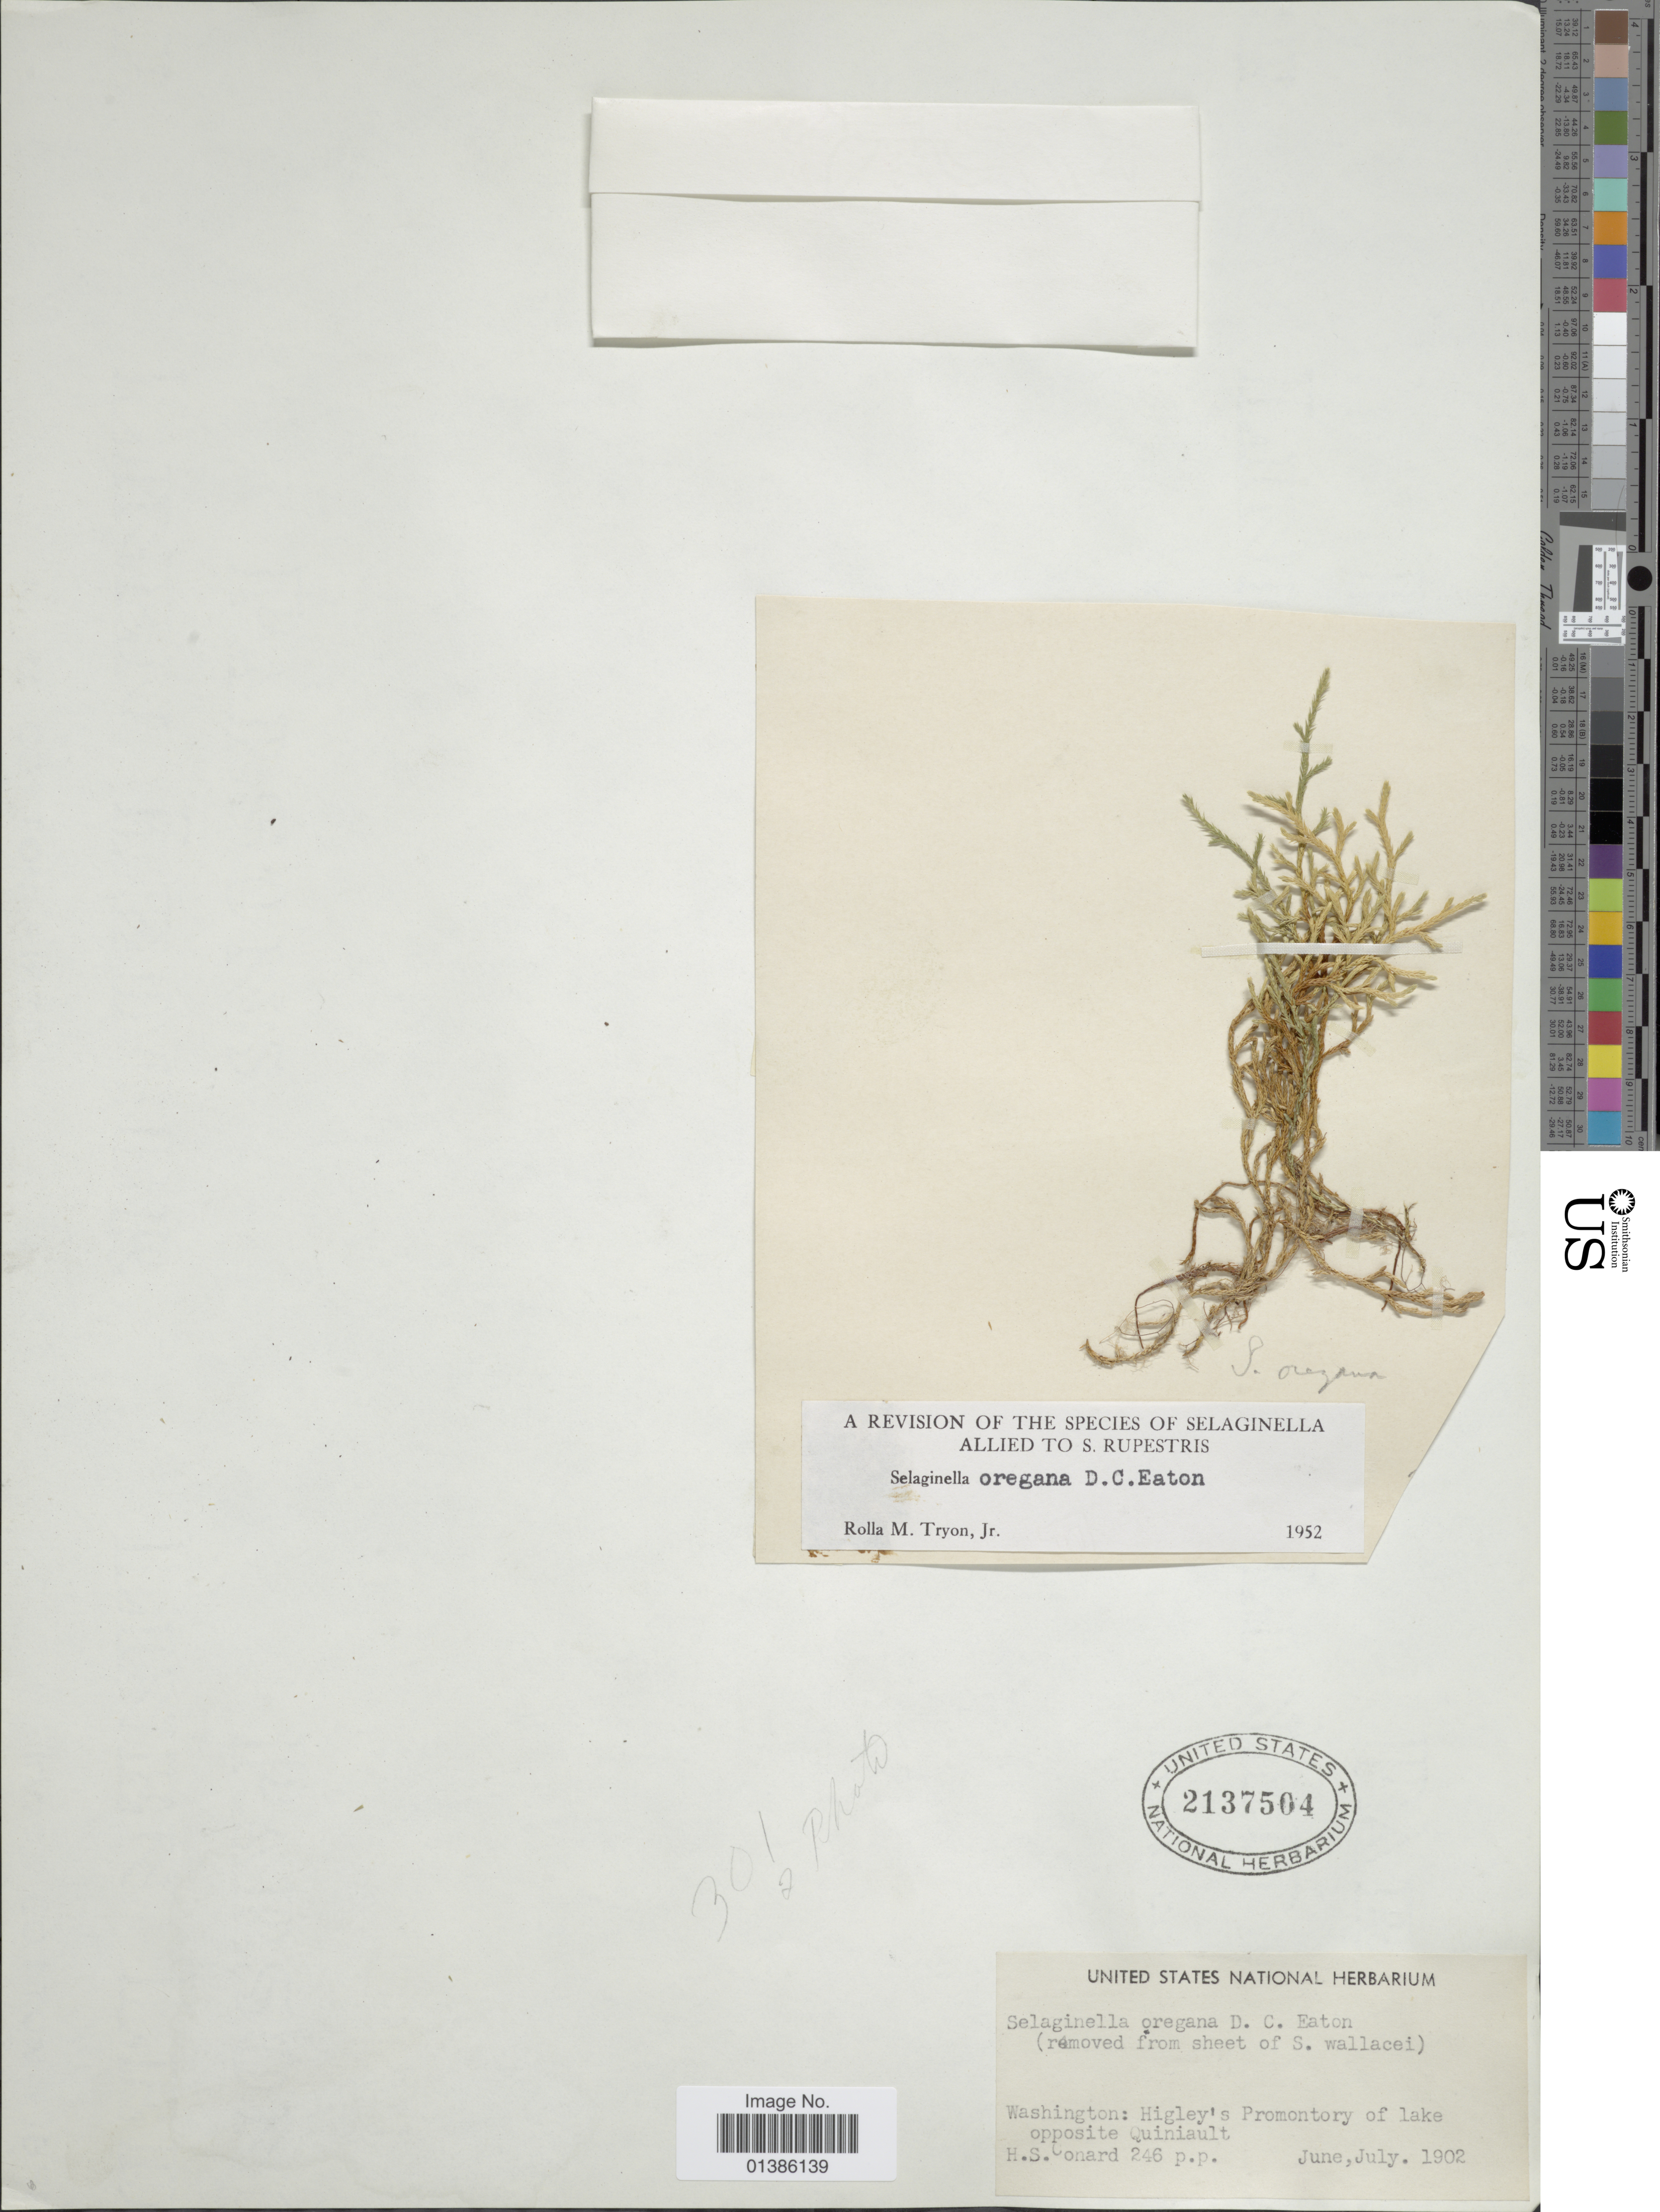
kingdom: Plantae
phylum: Tracheophyta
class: Lycopodiopsida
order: Selaginellales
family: Selaginellaceae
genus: Selaginella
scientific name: Selaginella oregana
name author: D.C. Eaton ex S. Watson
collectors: H. S. Conard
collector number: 246 p.p.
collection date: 1902-06/1902-07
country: United States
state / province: Washington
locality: Higley's Promontory of lake opposite Quiniault.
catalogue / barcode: US 2137504